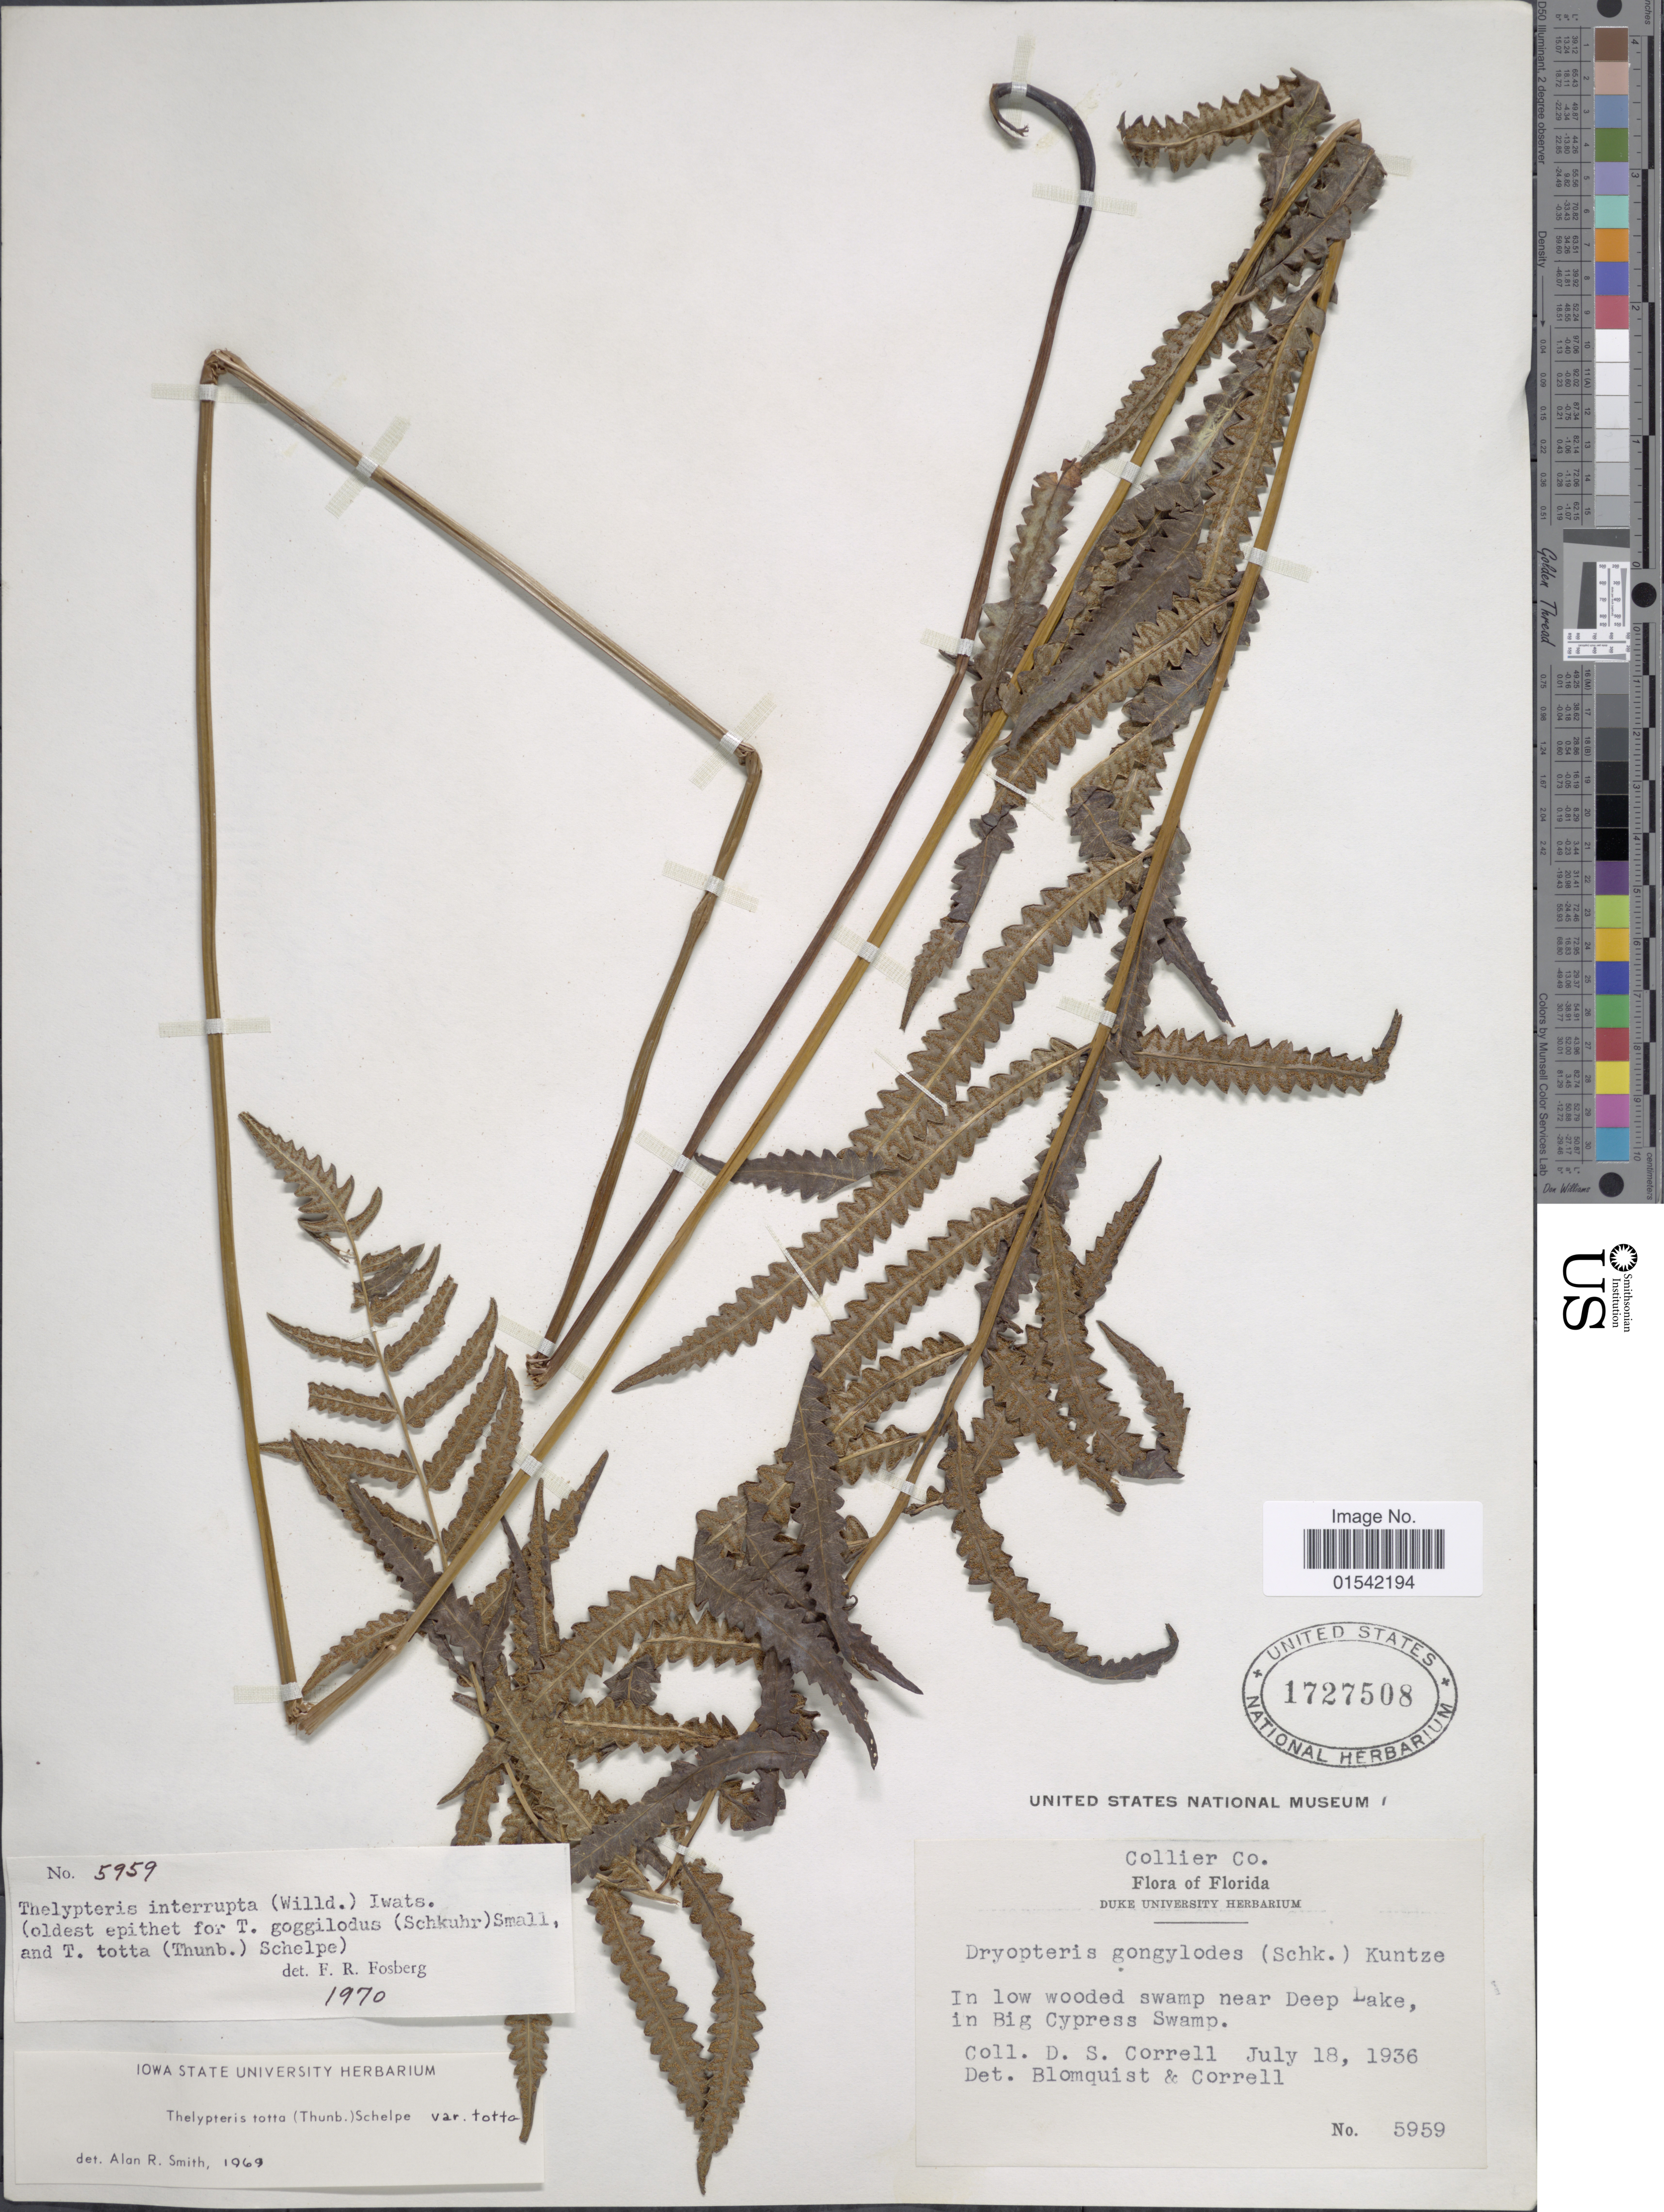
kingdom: Plantae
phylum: Tracheophyta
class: Polypodiopsida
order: Polypodiales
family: Thelypteridaceae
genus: Cyclosorus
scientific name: Cyclosorus interruptus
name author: (Willd.) H. Itô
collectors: D. S. Correll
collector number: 5959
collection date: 1936-07-18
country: United States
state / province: Florida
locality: Collier Co., In low wooded swamp near Deep Lake, in Big Cypress Swamp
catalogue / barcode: US 1727508